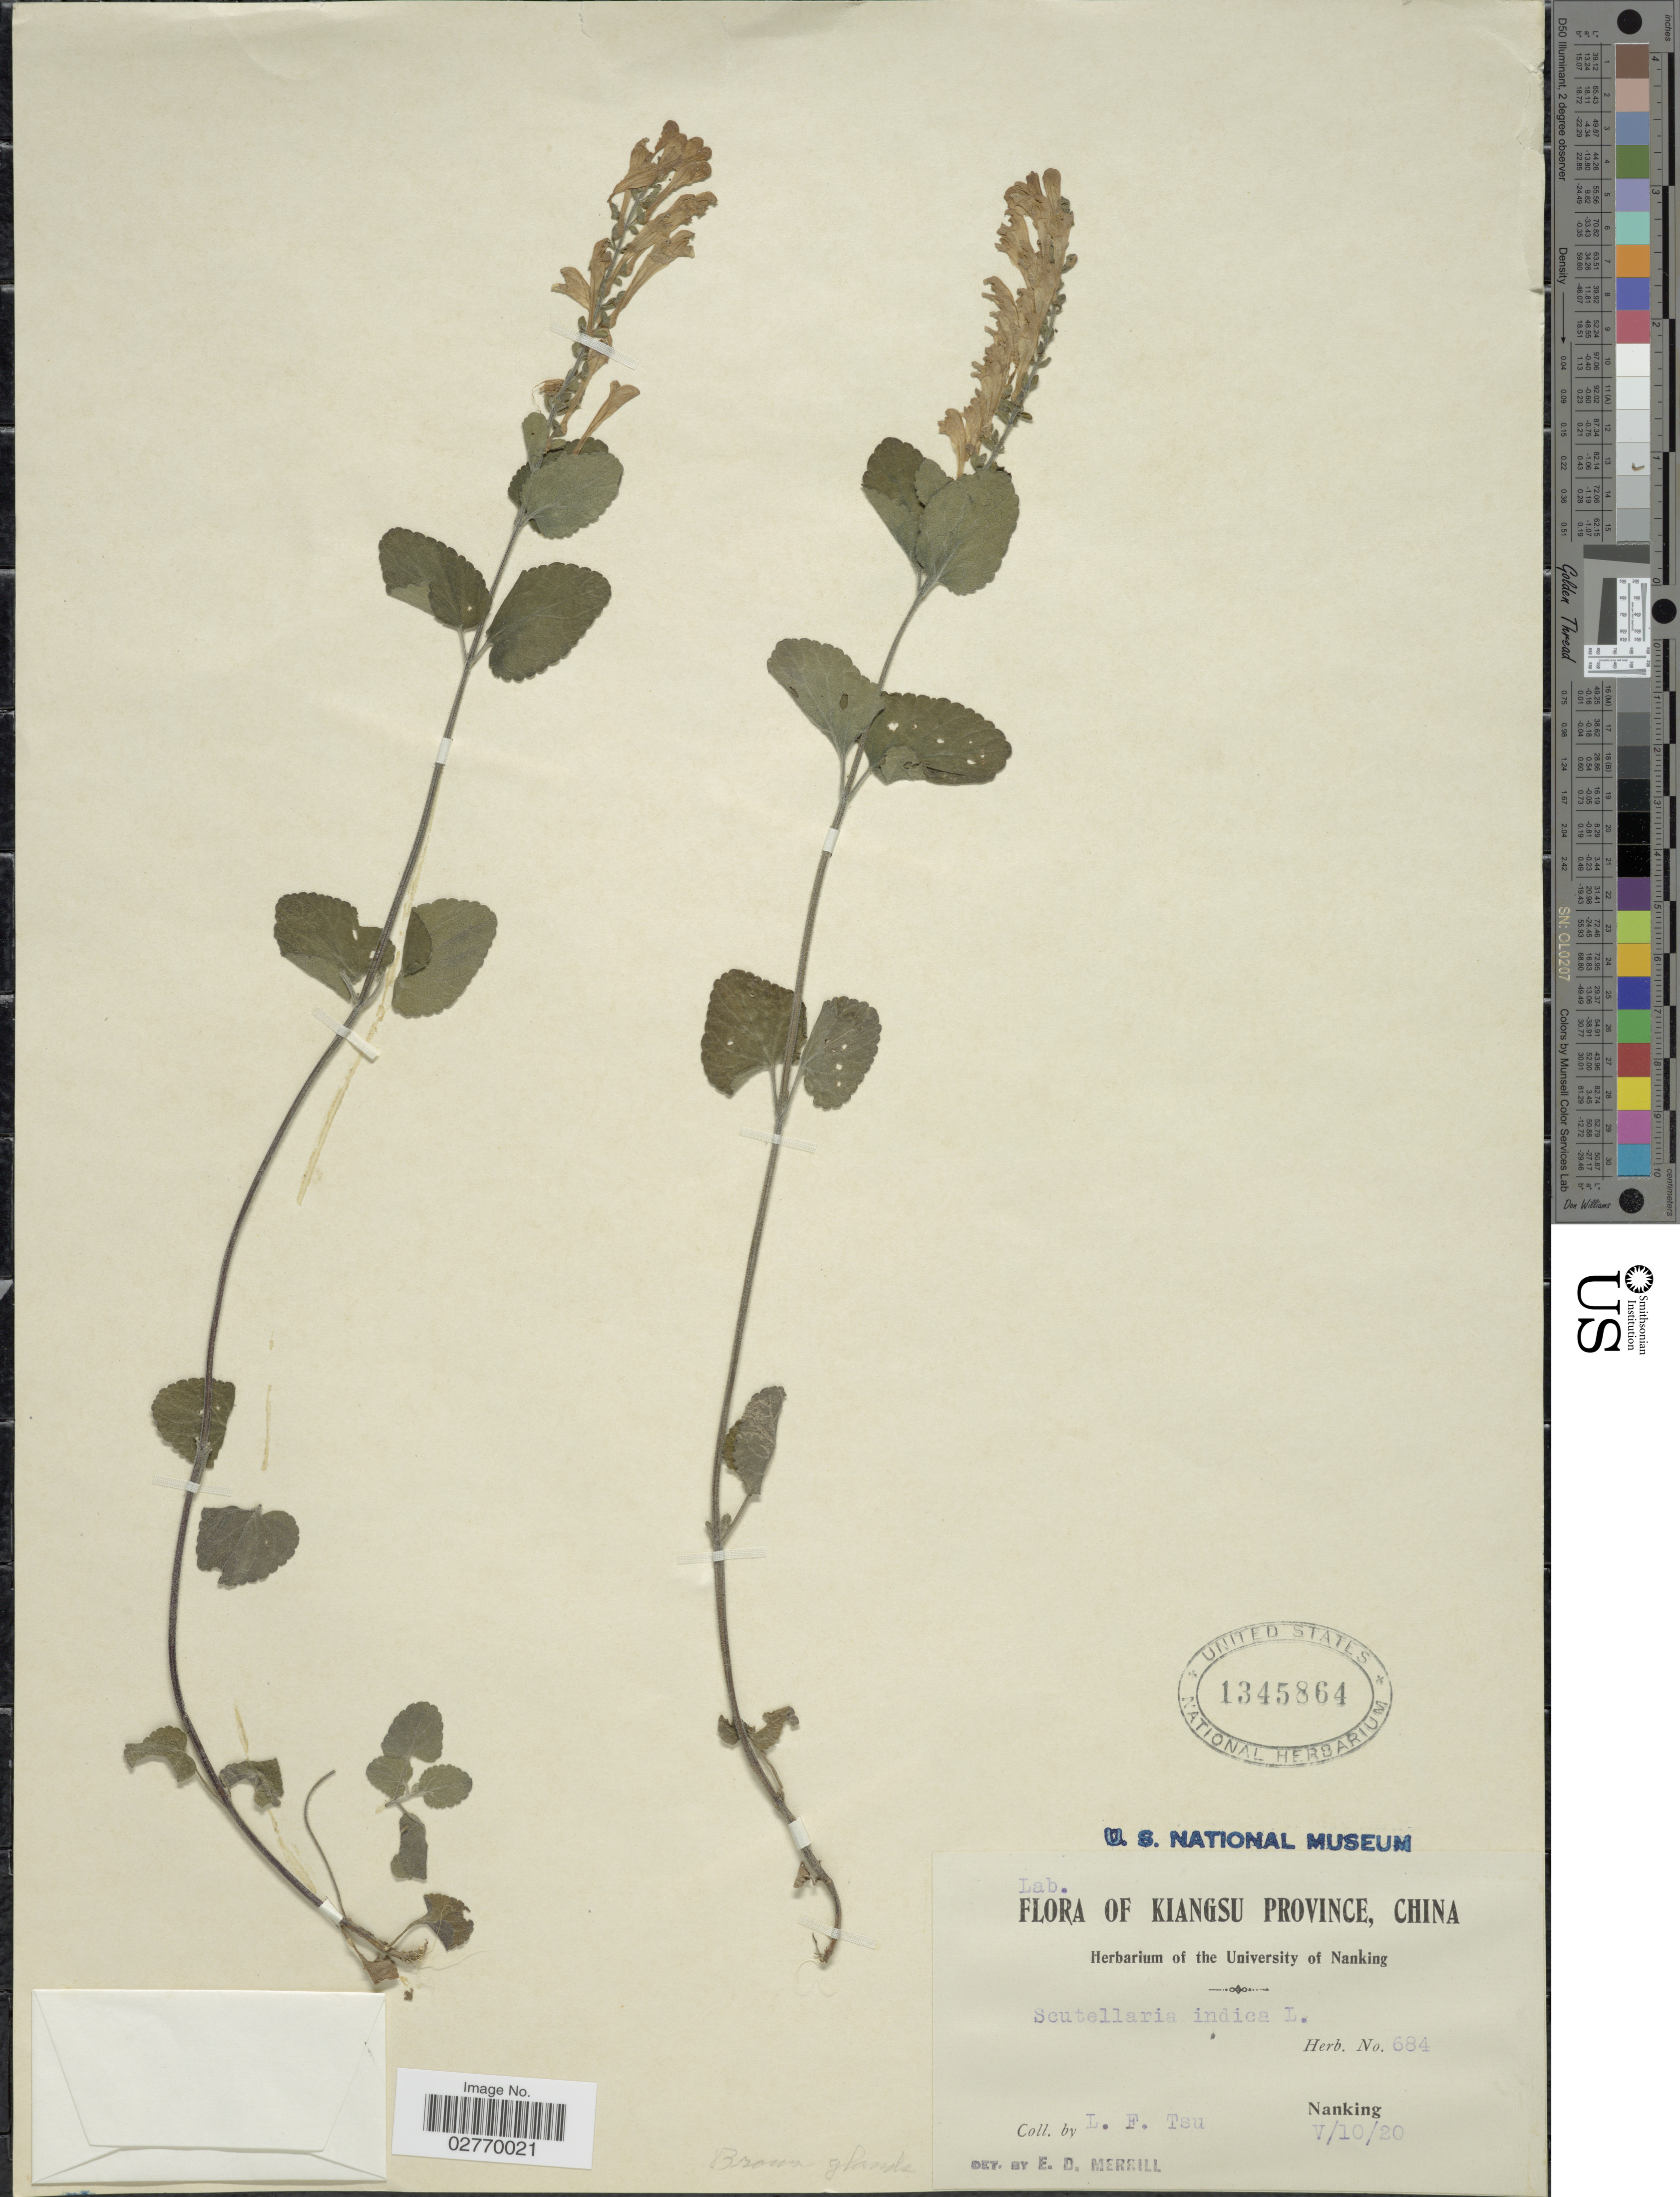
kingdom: Plantae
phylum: Tracheophyta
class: Magnoliopsida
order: Lamiales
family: Lamiaceae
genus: Scutellaria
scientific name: Scutellaria indica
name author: L.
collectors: L. Tsu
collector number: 684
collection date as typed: Transcribed d/m/y: 10/5/20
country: China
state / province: Jiangsu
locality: Kiangsu Province. Nanking.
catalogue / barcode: US 1345864